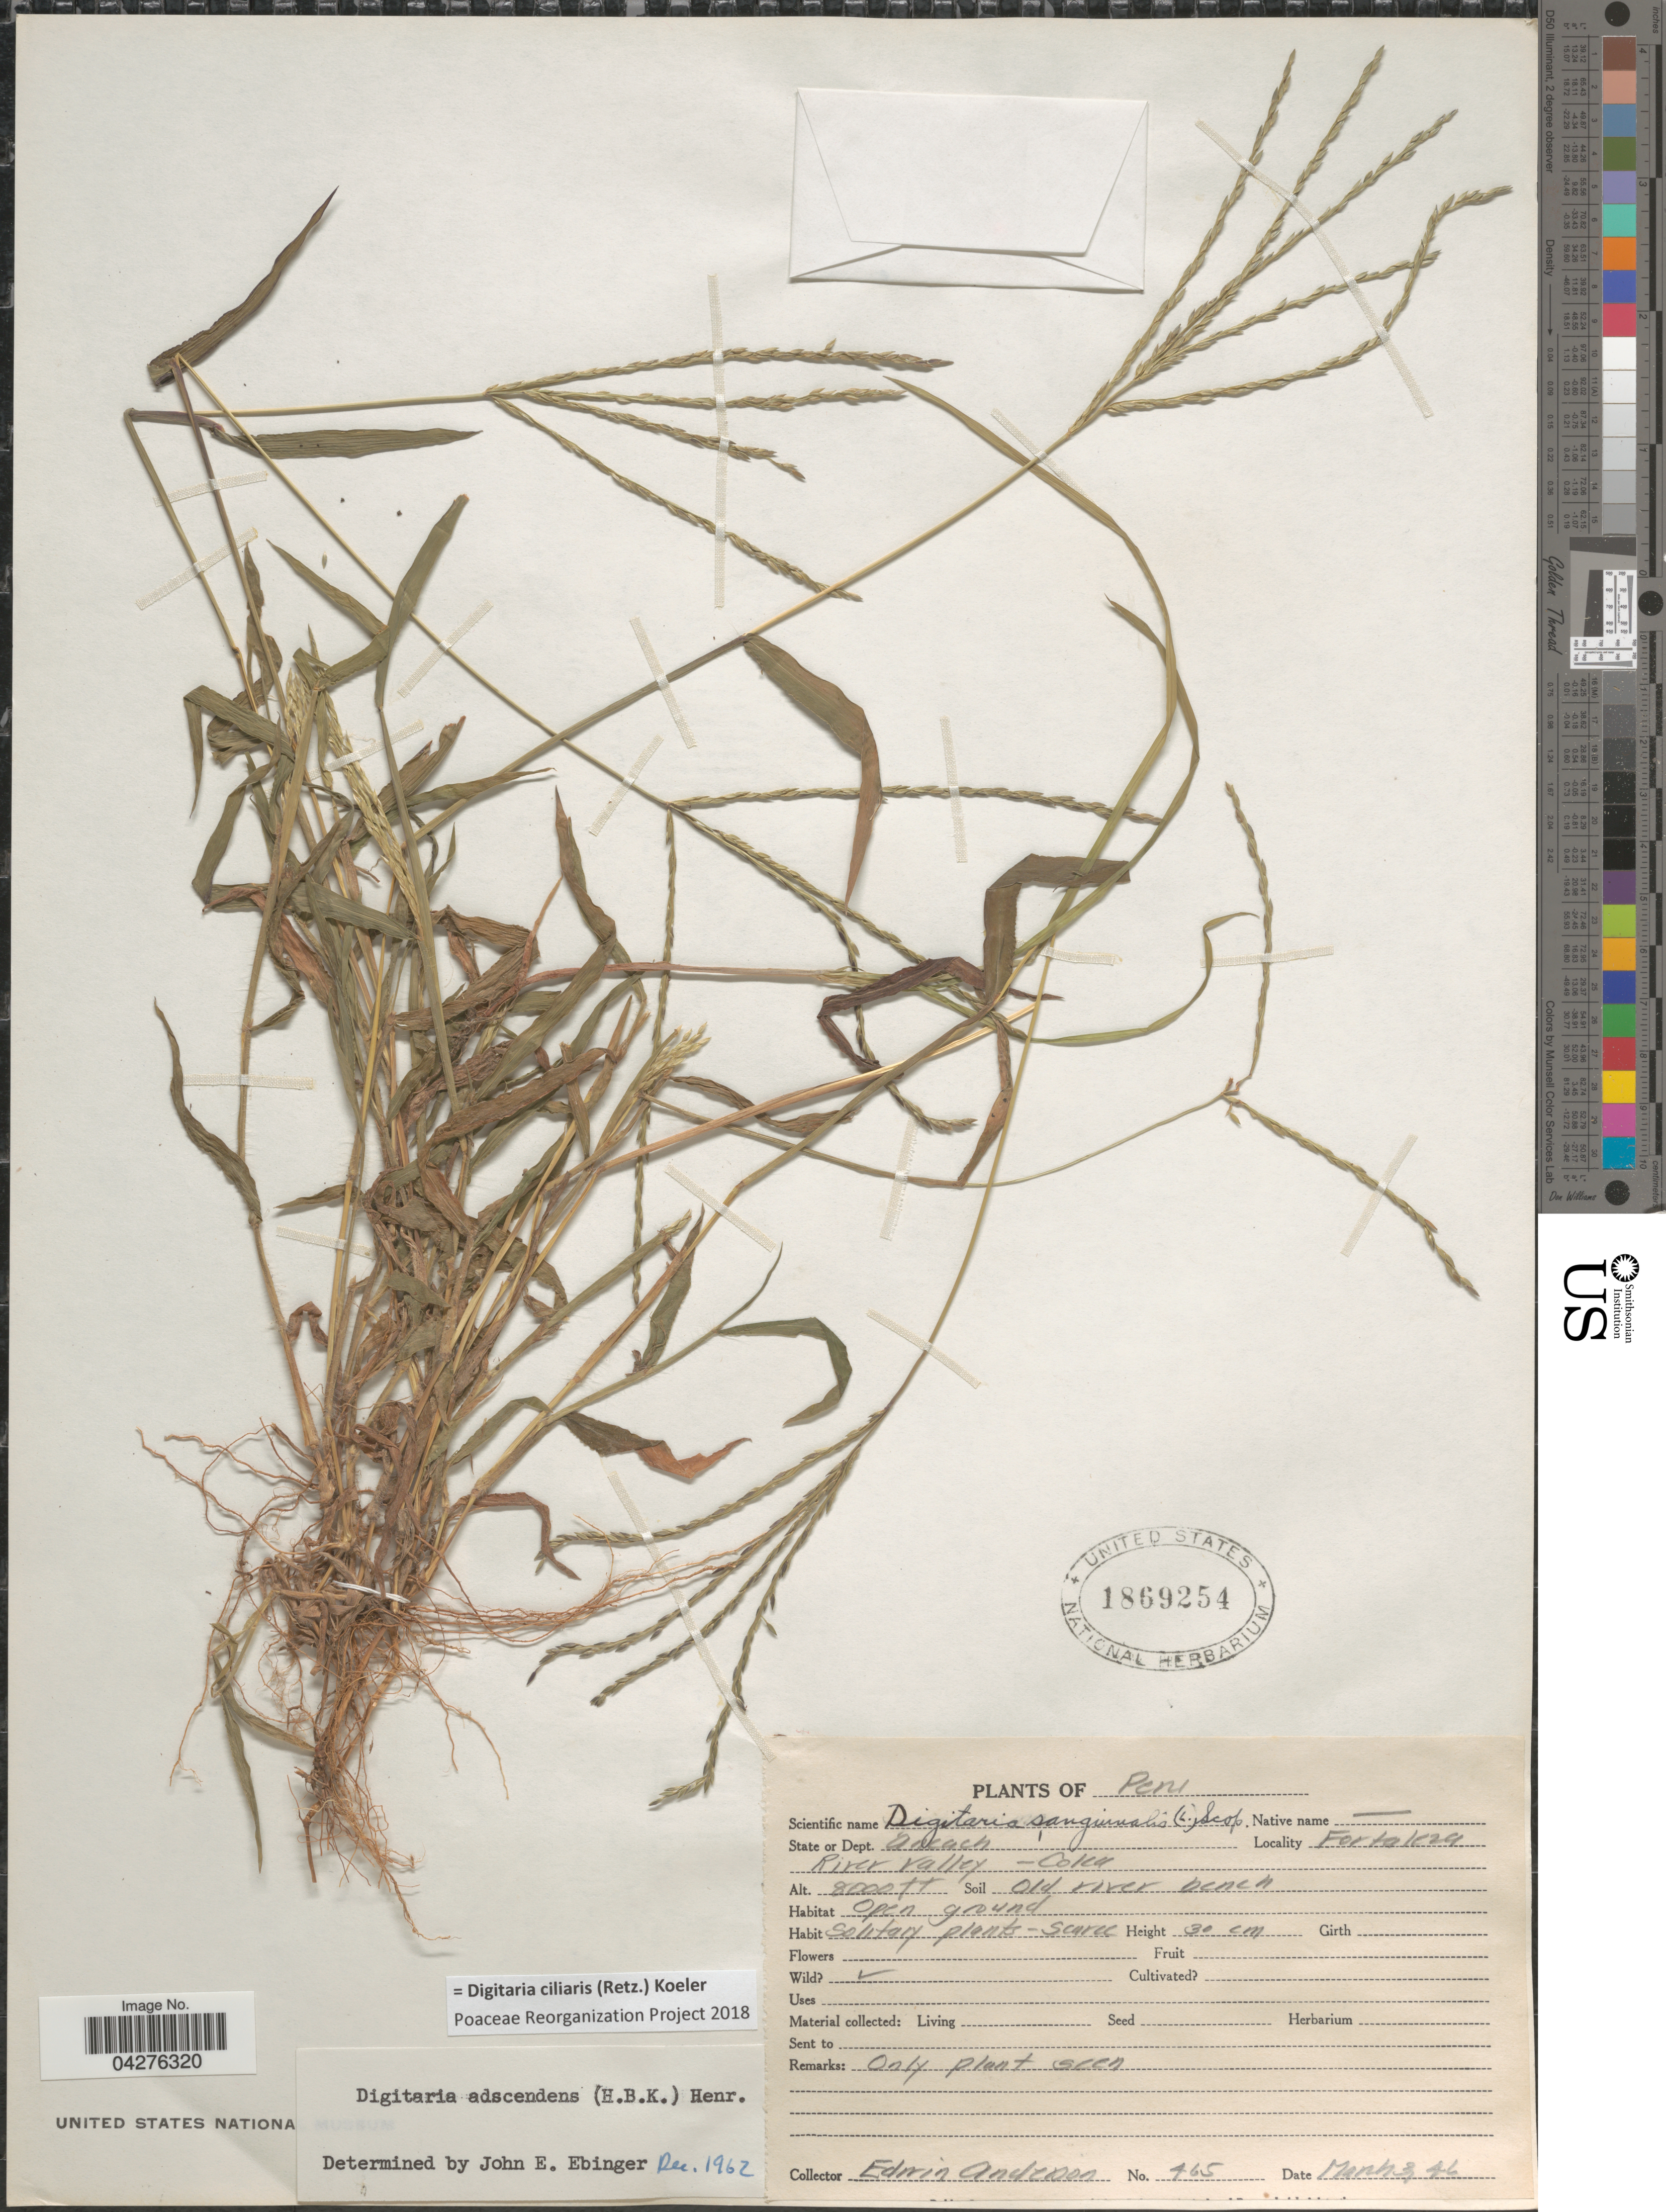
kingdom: Plantae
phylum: Tracheophyta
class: Liliopsida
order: Poales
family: Poaceae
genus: Digitaria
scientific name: Digitaria ciliaris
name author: (Retz.) Koeler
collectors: E. Anderson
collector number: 465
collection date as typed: Transcribed d/m/y: 3/3/46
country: Peru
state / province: Ancash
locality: Fortaleza River valley - Colca.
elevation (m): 2438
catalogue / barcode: US 1869254